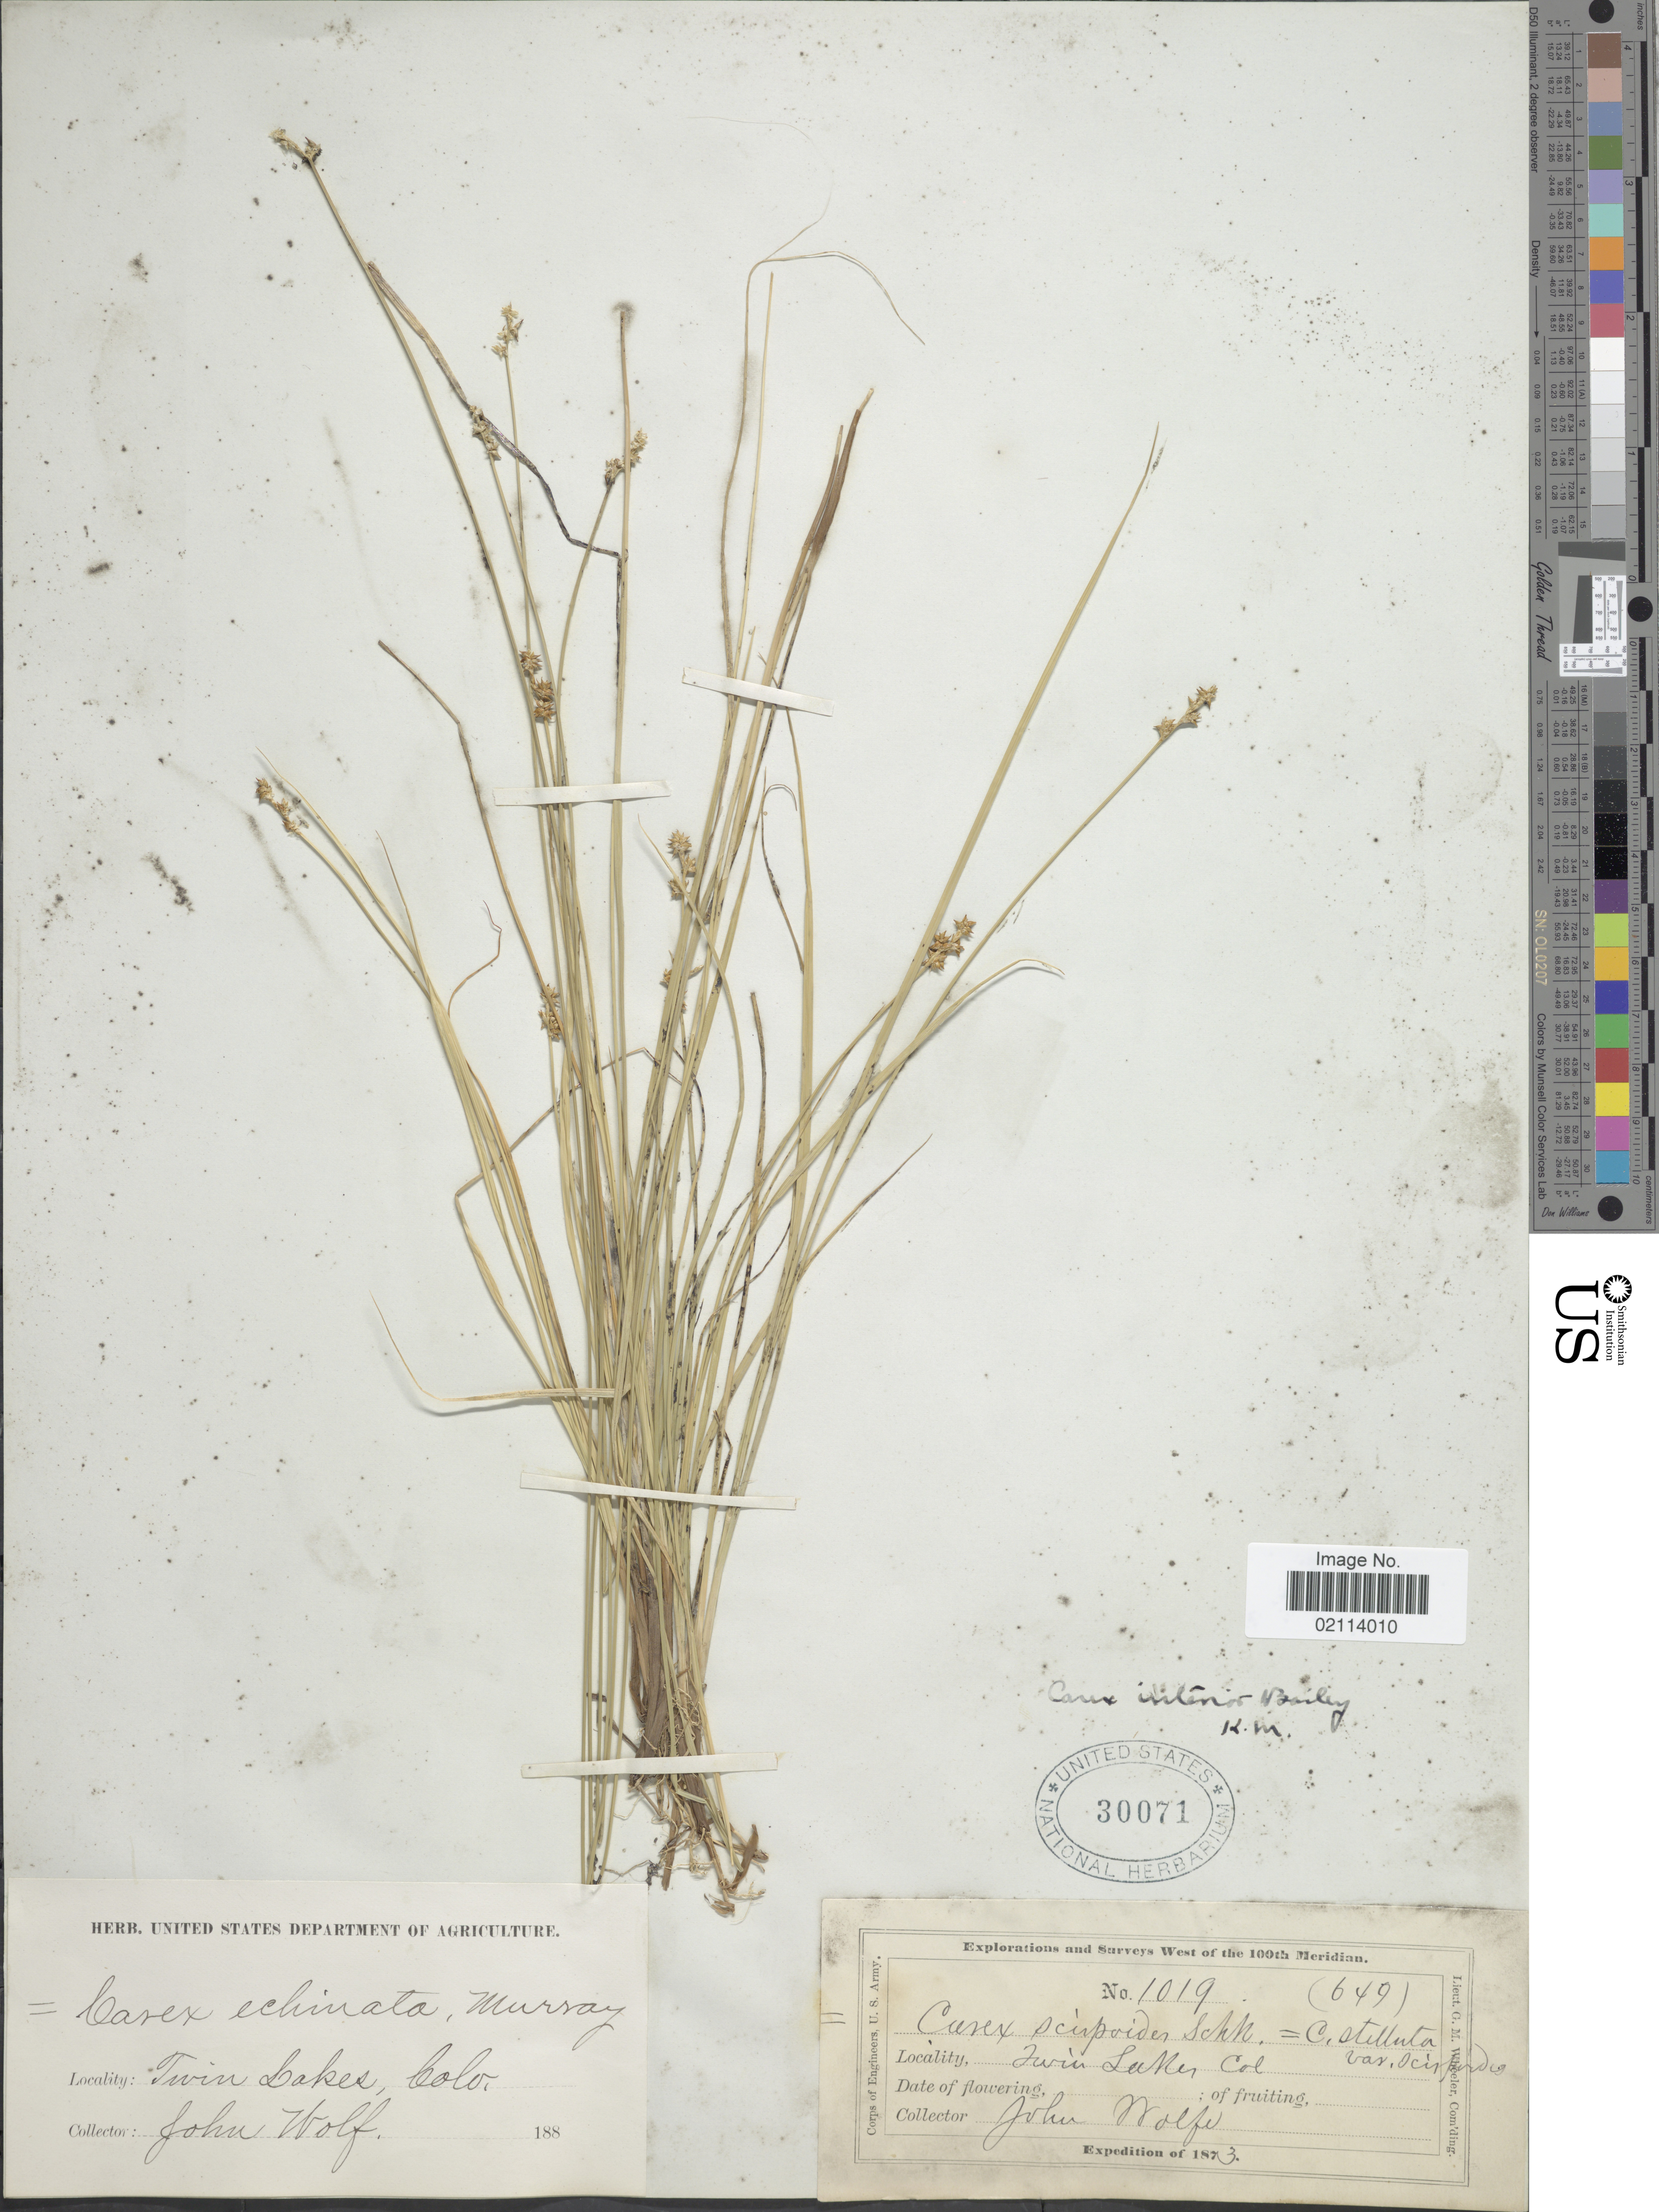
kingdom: Plantae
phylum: Tracheophyta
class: Liliopsida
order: Poales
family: Cyperaceae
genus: Carex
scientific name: Carex interior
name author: L.H. Bailey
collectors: J. Wolf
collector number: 1019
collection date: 1873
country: United States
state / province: Colorado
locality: Twin Lakes, West of the 100th Meridian.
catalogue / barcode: US 30071